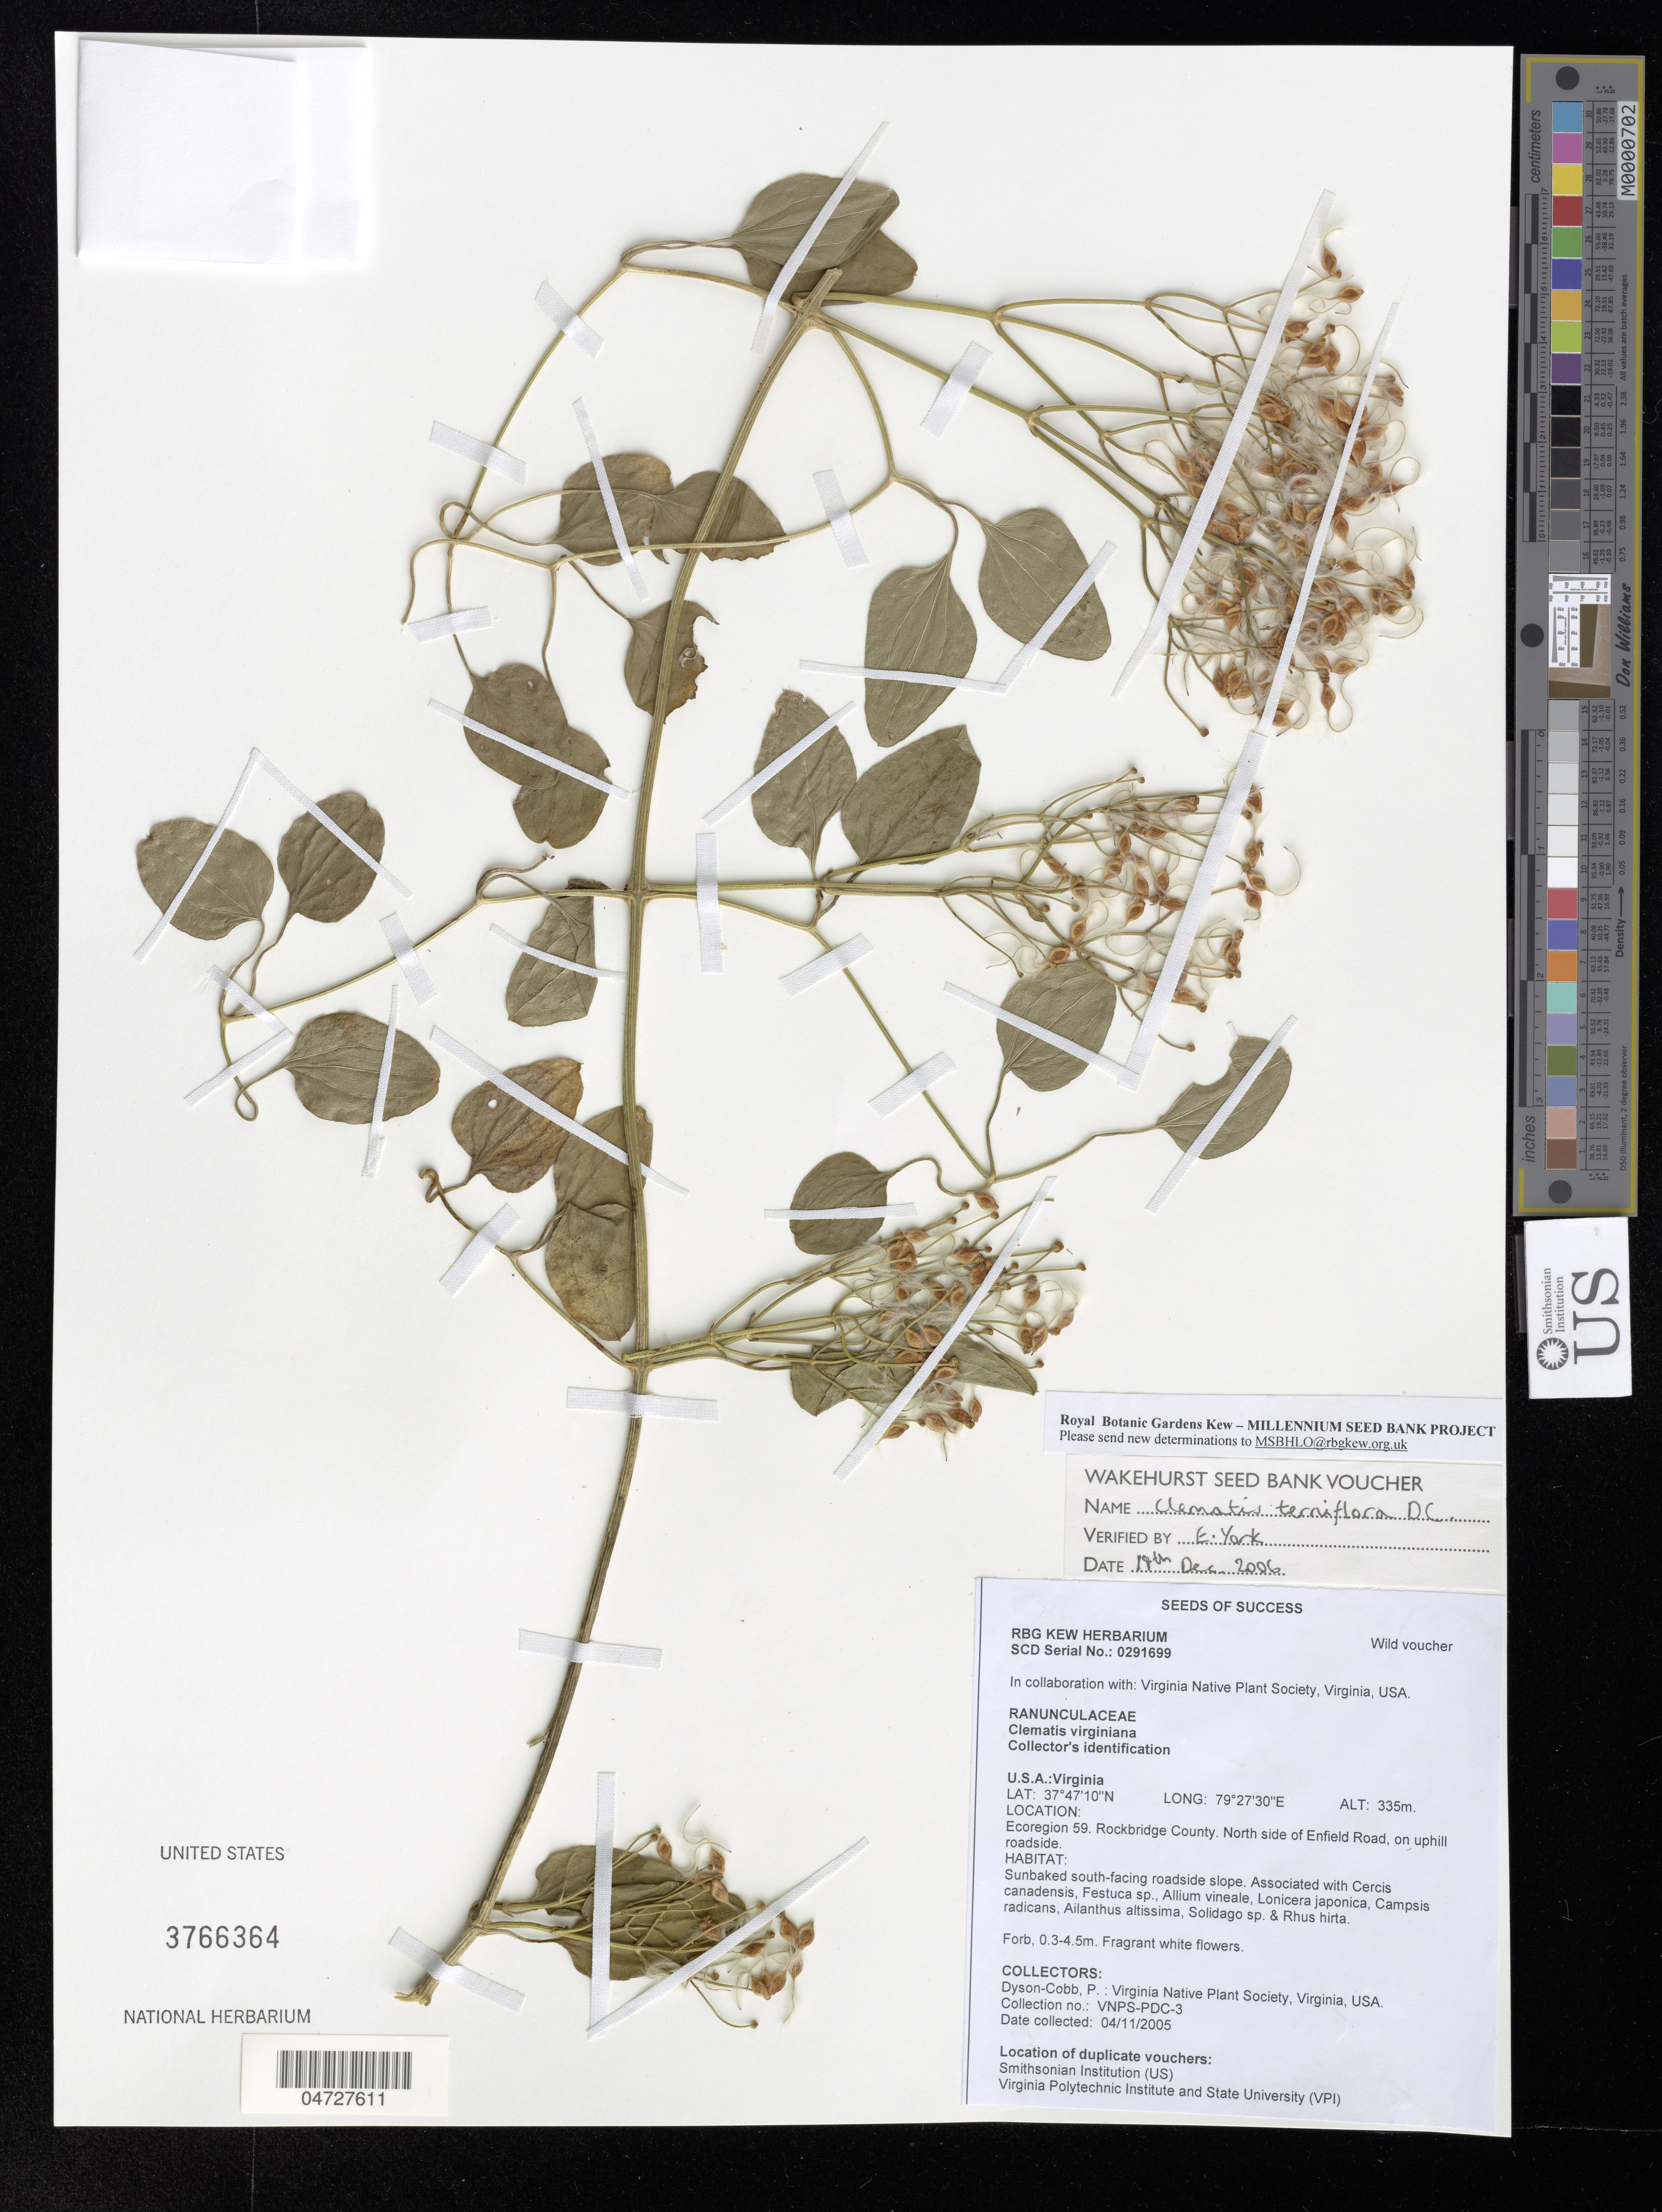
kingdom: Plantae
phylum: Tracheophyta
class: Magnoliopsida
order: Ranunculales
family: Ranunculaceae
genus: Clematis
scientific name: Clematis terniflora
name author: DC.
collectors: P. Dyson-Cobb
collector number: VNPS-PDC-3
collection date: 2005-11-04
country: United States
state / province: Virginia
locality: Ecoregion 59. Rockbridge County. North side of Enfield Road, on uphill roadside.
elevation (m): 335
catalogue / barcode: US 3766364